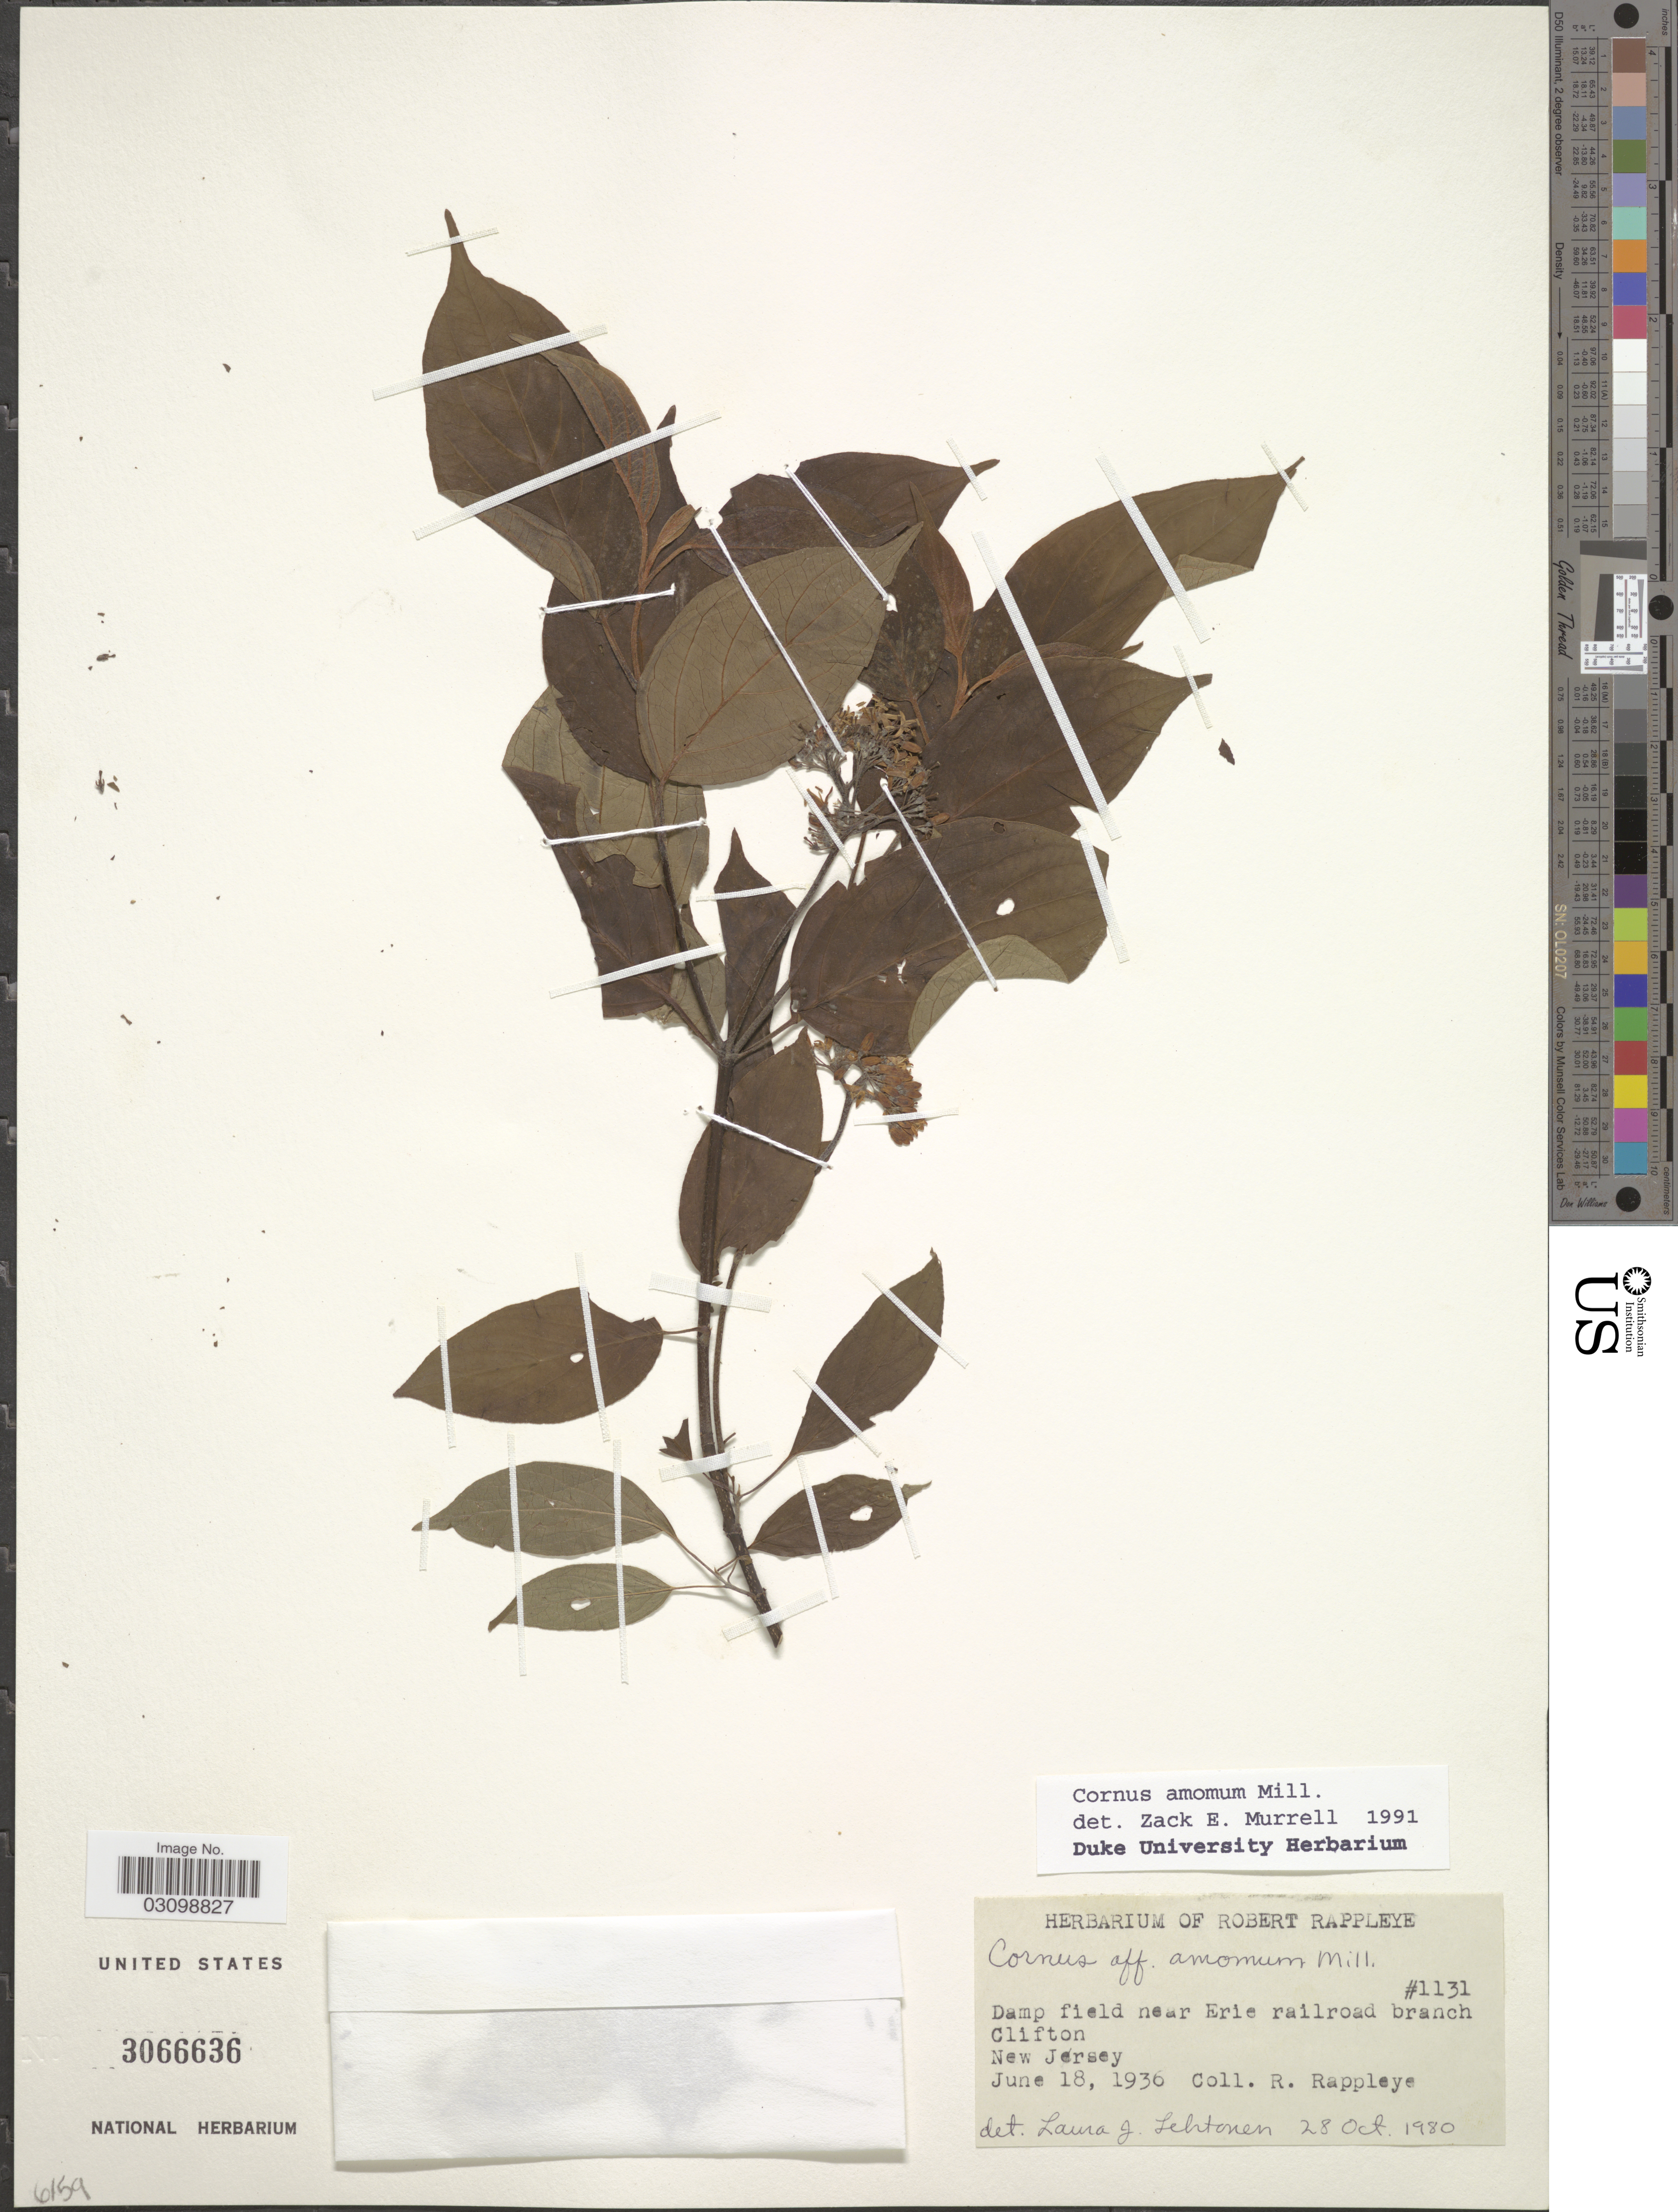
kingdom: Plantae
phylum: Tracheophyta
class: Magnoliopsida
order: Cornales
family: Cornaceae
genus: Cornus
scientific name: Cornus amomum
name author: Mill.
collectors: R. Rappleye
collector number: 1131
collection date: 1936-06-18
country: United States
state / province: New Jersey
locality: Damp field near Erie railroad branch Clifton.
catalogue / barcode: US 3066636